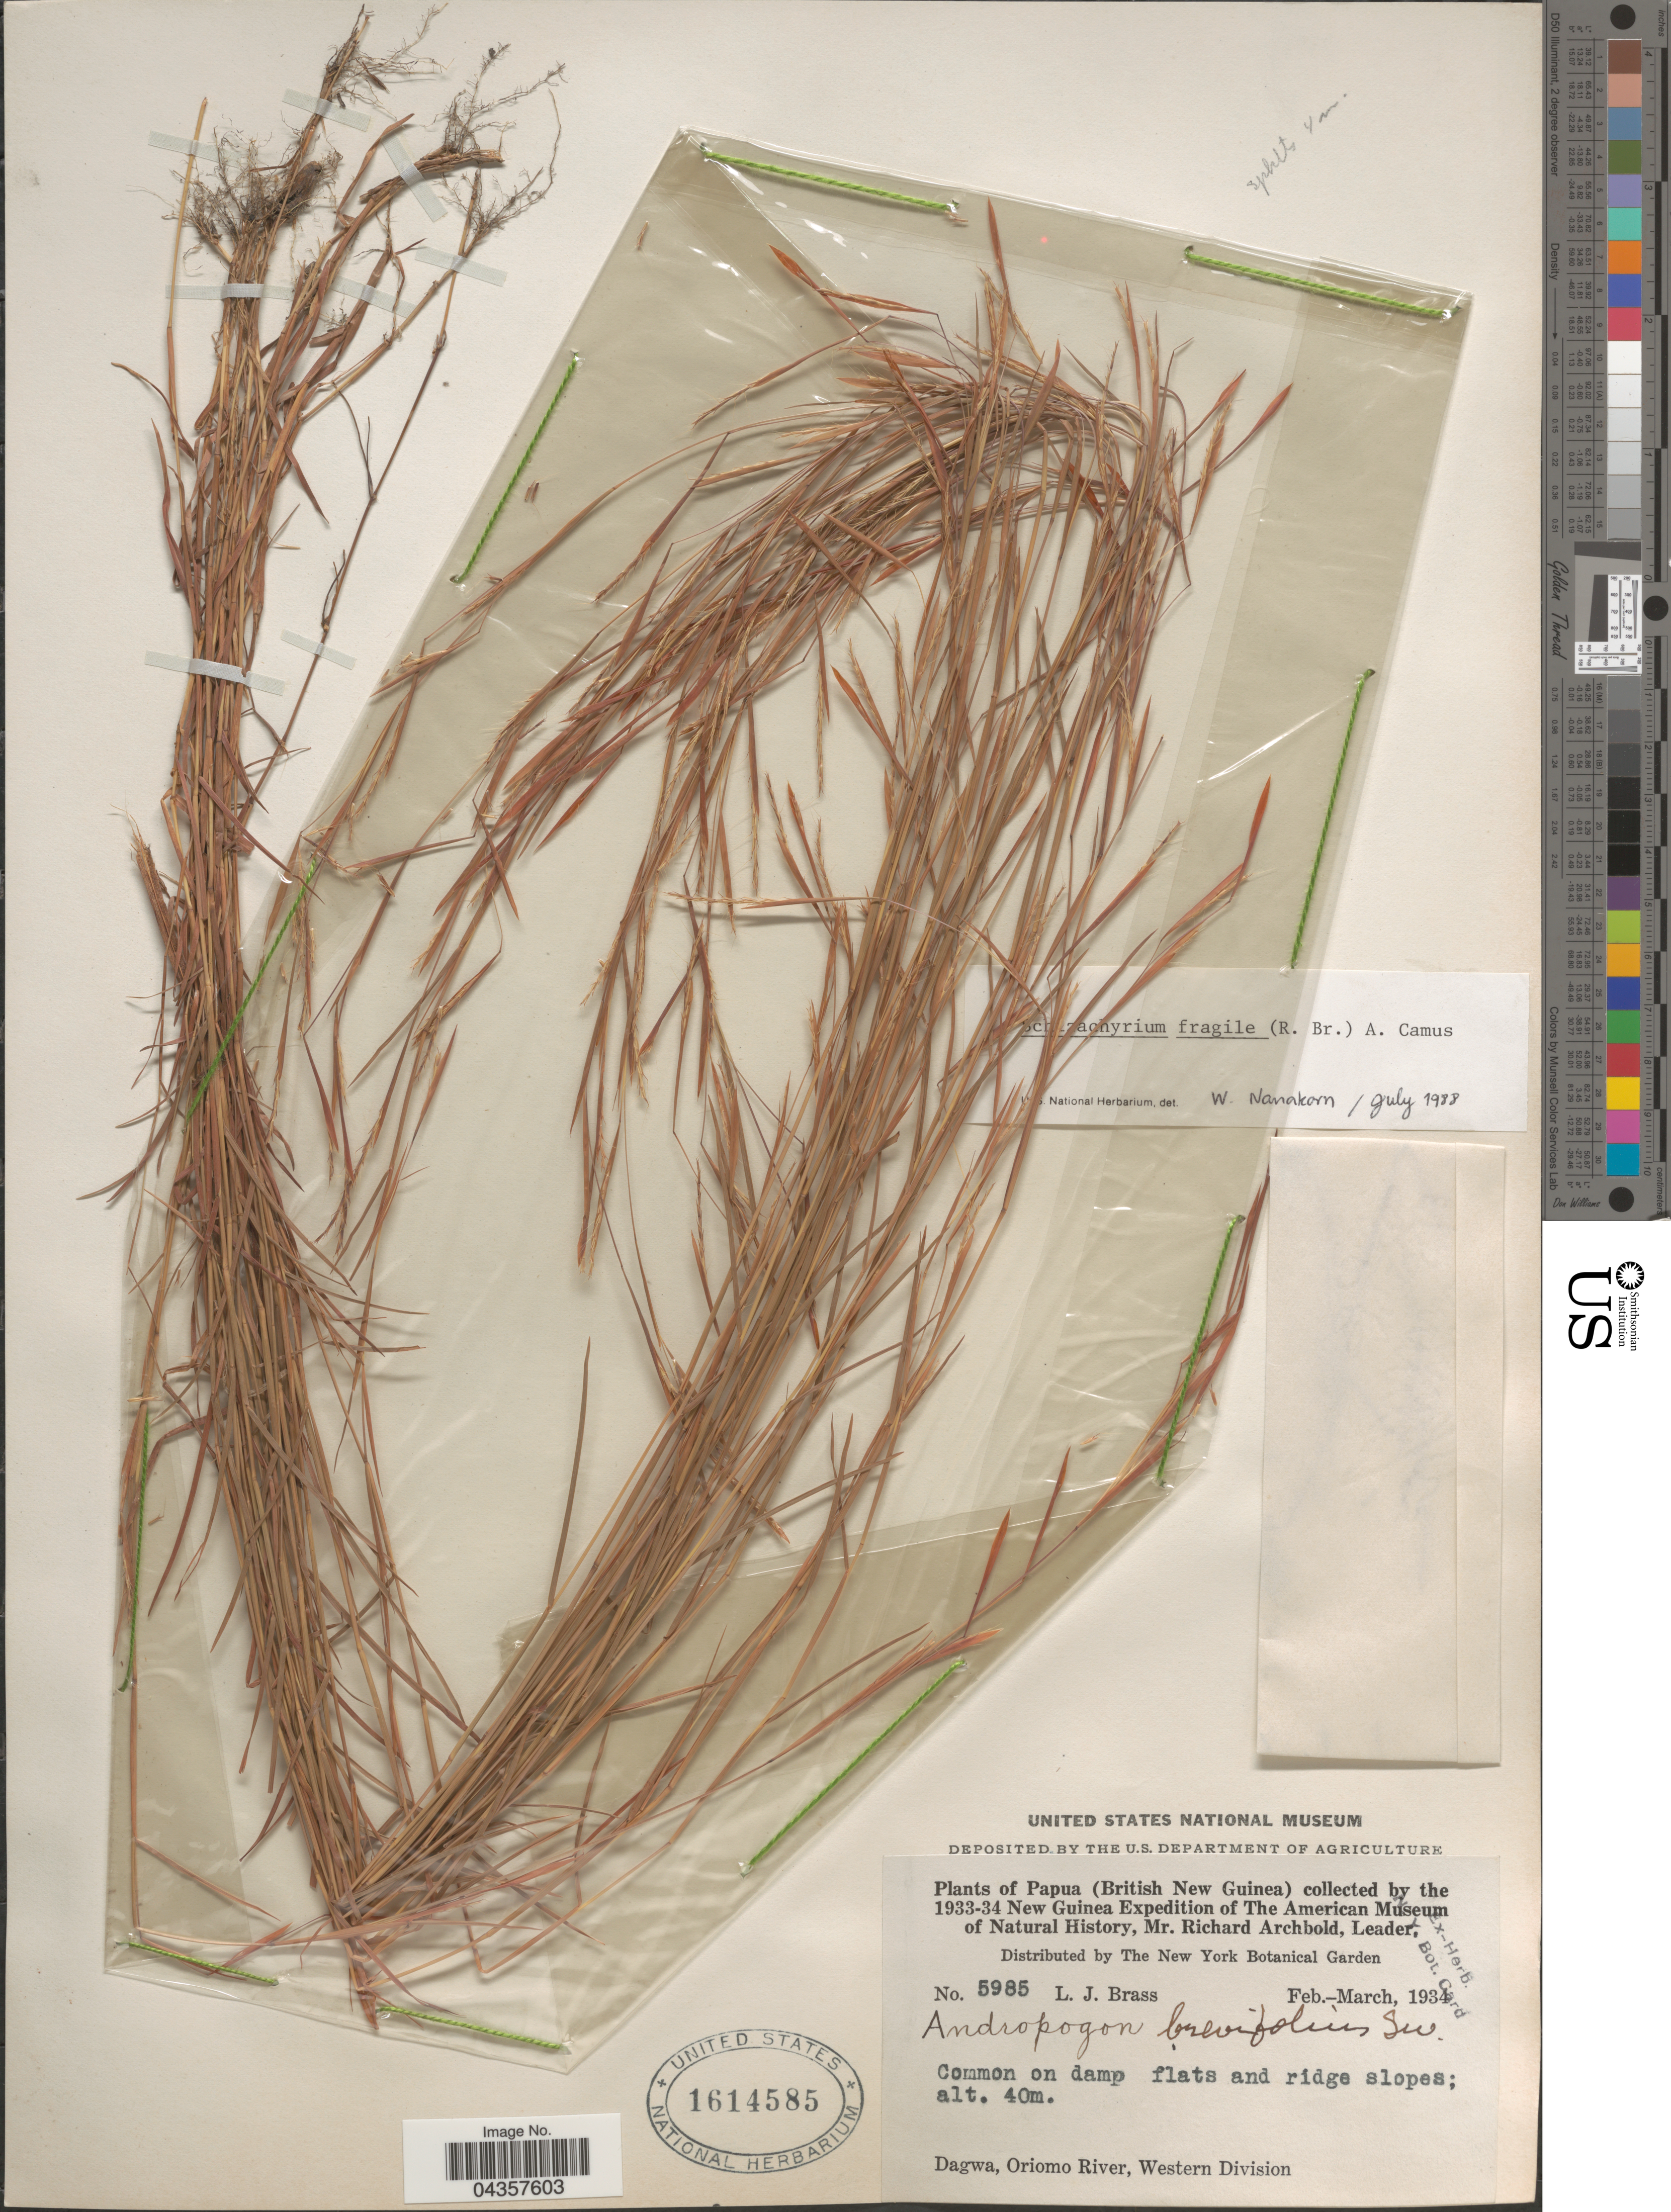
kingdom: Plantae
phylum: Tracheophyta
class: Liliopsida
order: Poales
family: Poaceae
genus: Schizachyrium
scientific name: Schizachyrium fragile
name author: (R. Br.) A. Camus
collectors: L. J. Brass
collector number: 5985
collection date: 1934-02/1934-03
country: Papua New Guinea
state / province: Manus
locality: Papua (British New Guinea). The 1933-34 New Guinea Expedition of The American Museum of Natural History. Dagwa, Oriomo River, Western Division.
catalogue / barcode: US 1614585